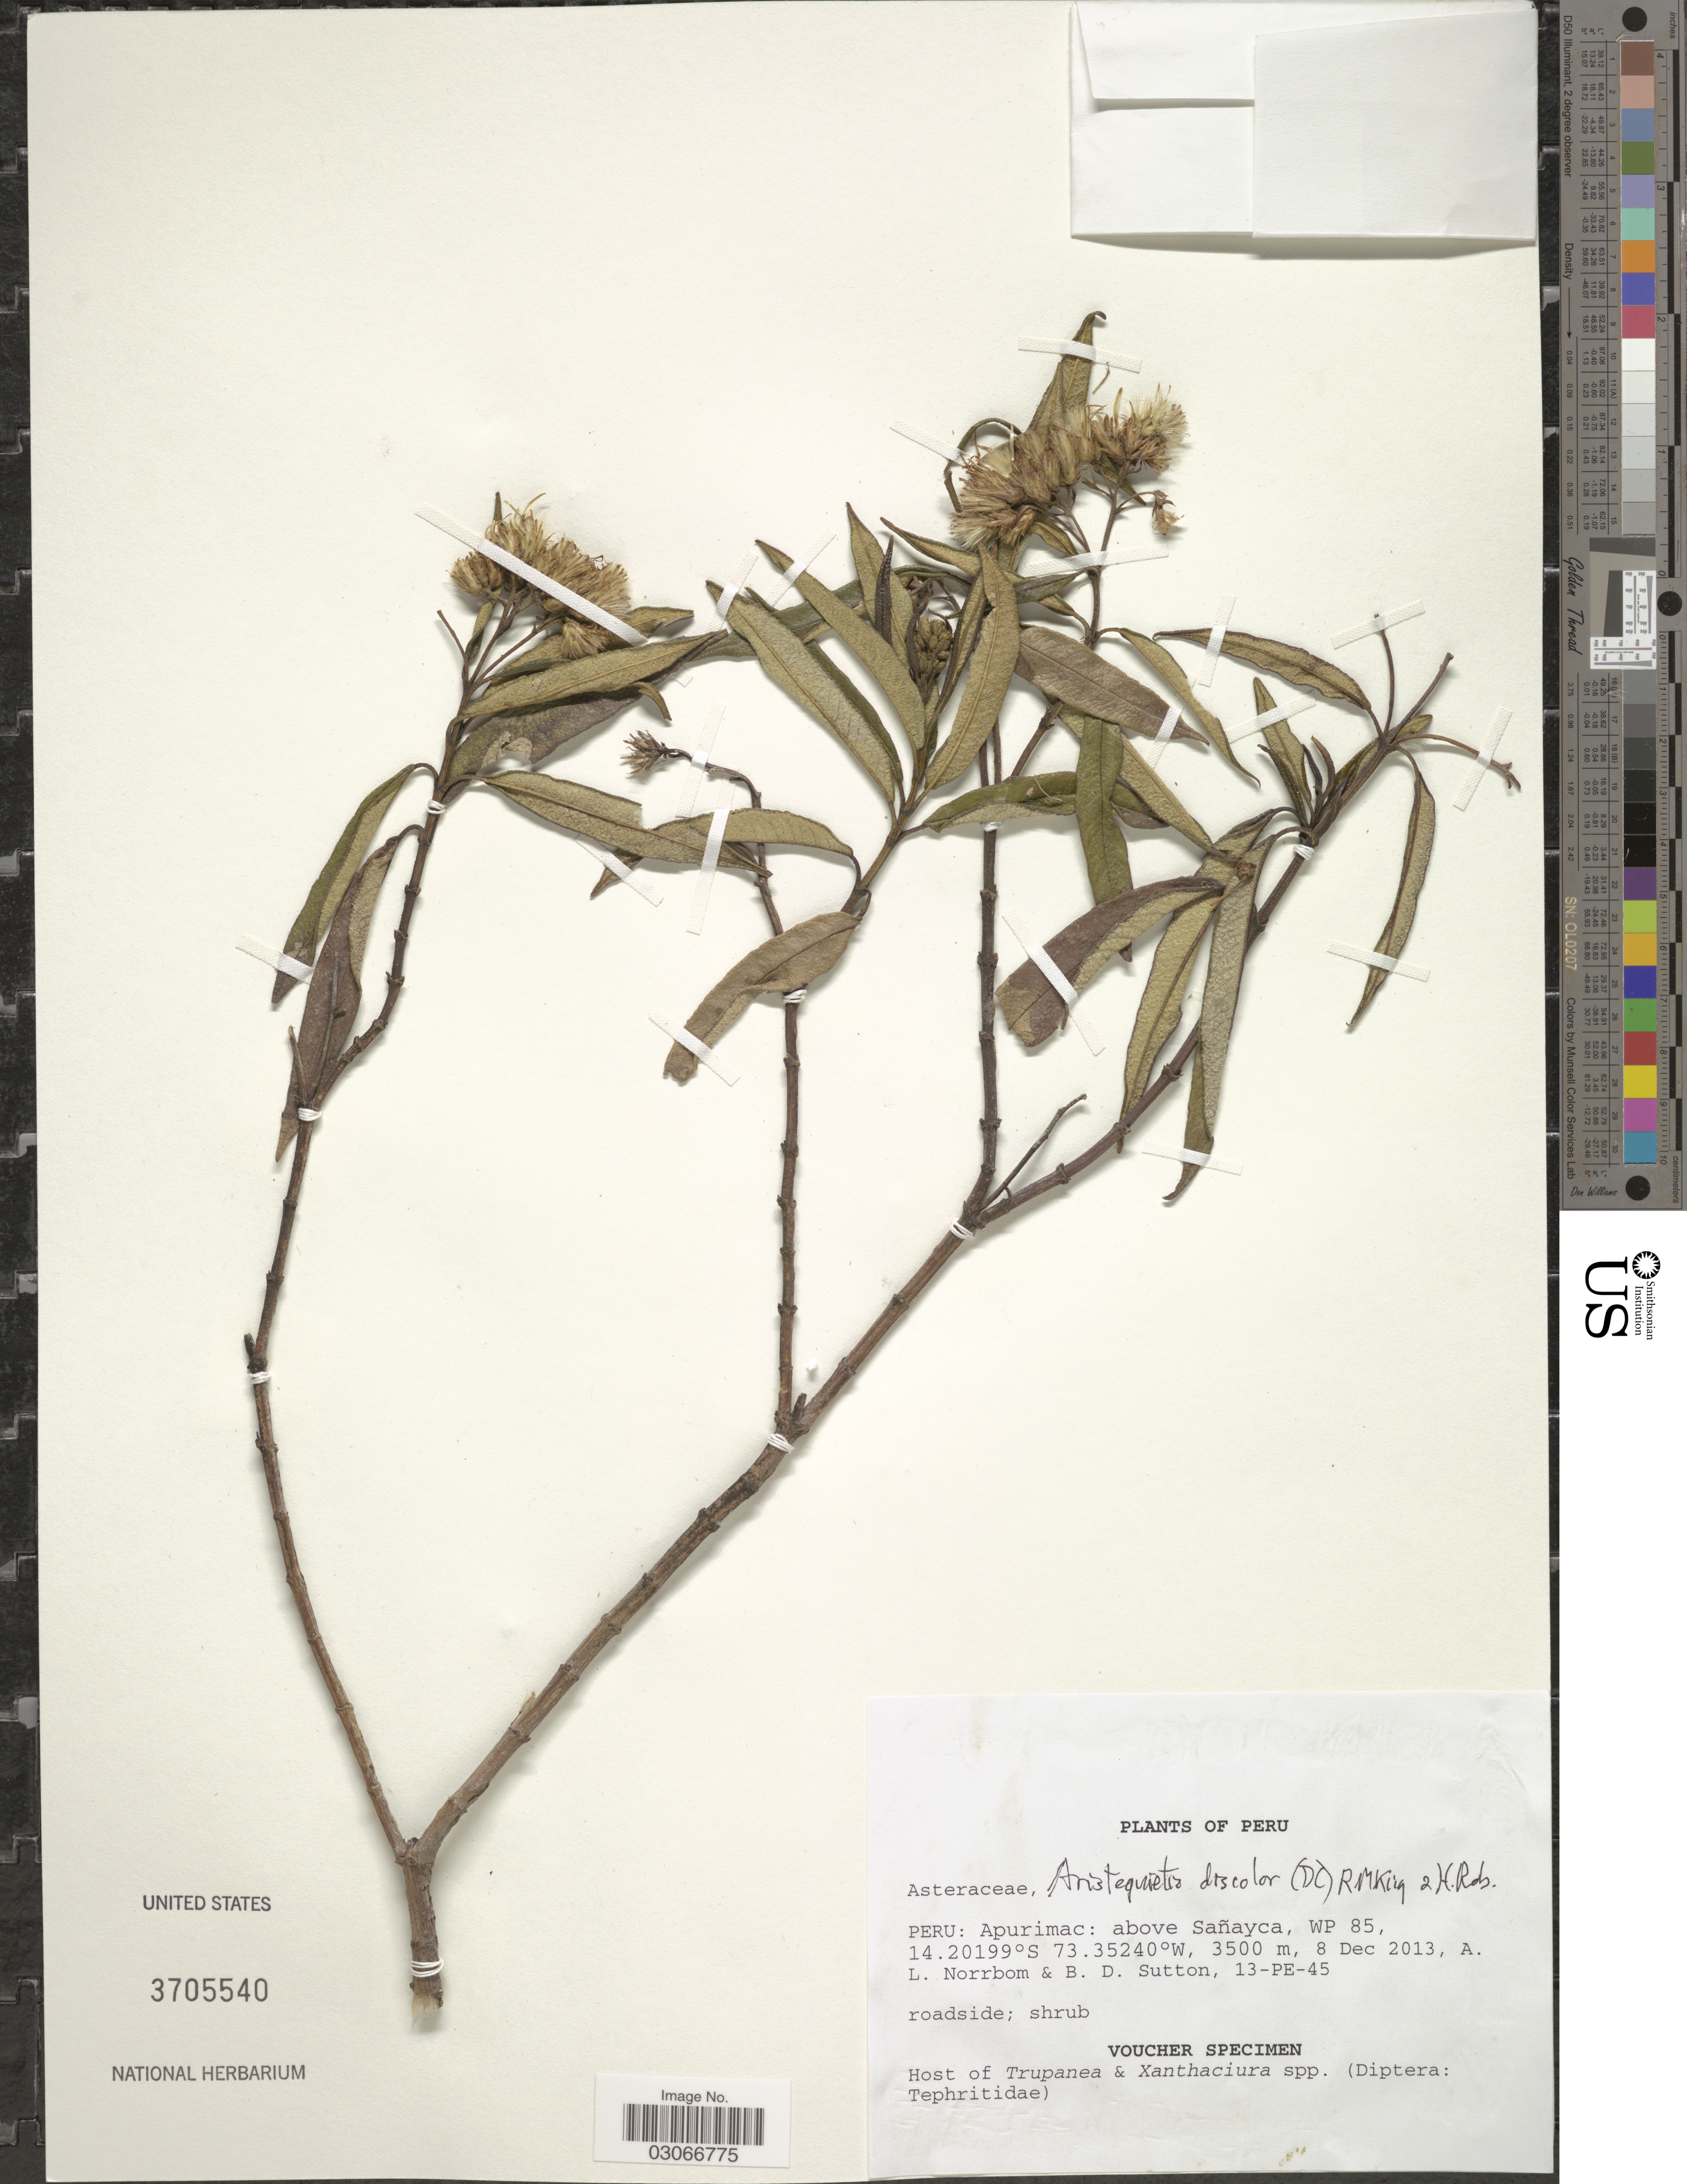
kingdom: Plantae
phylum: Tracheophyta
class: Magnoliopsida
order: Asterales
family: Asteraceae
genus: Aristeguietia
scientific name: Aristeguietia discolor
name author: (DC.) R.M. King & H. Rob.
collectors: A. L. Norrbom & B. Sutton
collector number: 13-PE-45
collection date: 2013-12-08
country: Peru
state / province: Apurímac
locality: Above Sañayca, WP 85.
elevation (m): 3500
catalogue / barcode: US 3705540